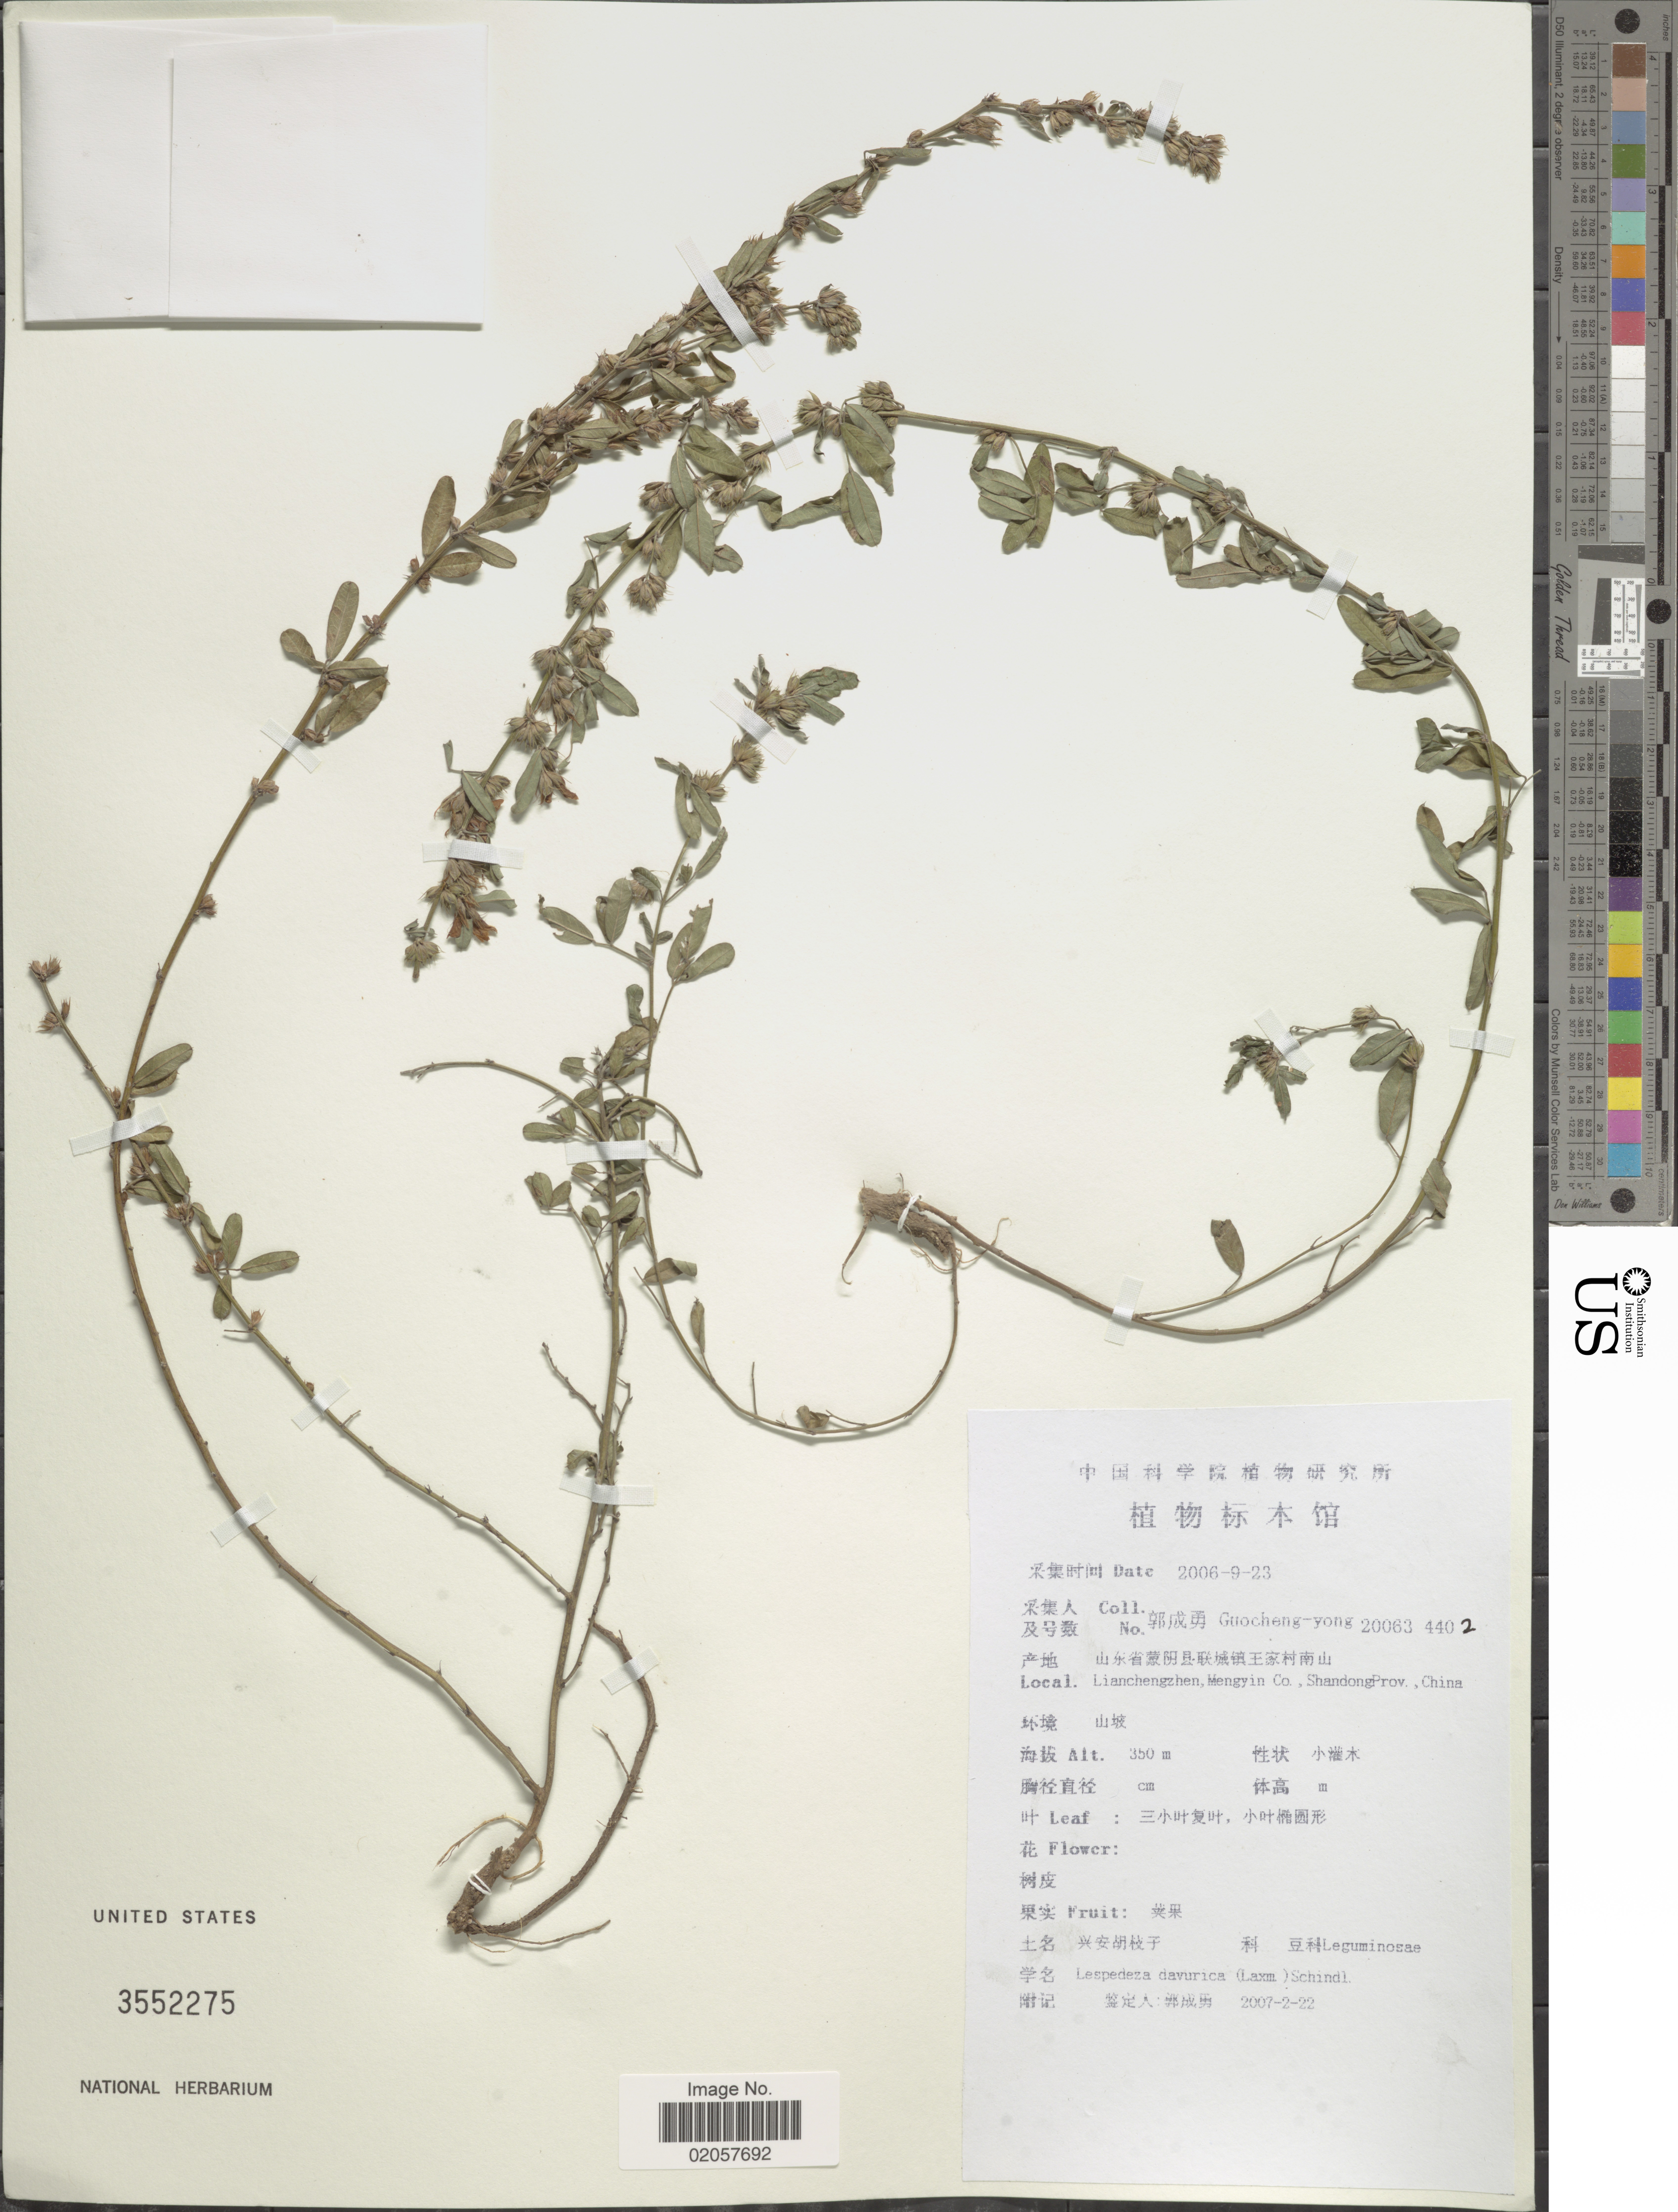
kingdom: Plantae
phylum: Tracheophyta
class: Magnoliopsida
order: Fabales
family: Fabaceae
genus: Lespedeza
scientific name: Lespedeza davurica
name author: (Laxm.) Schindl.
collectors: Guo cheng-yong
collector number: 20063 440 2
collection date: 2006-09-23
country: China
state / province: Shandong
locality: Lianchengzhen, Mengyin Co.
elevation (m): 350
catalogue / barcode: US 3552275